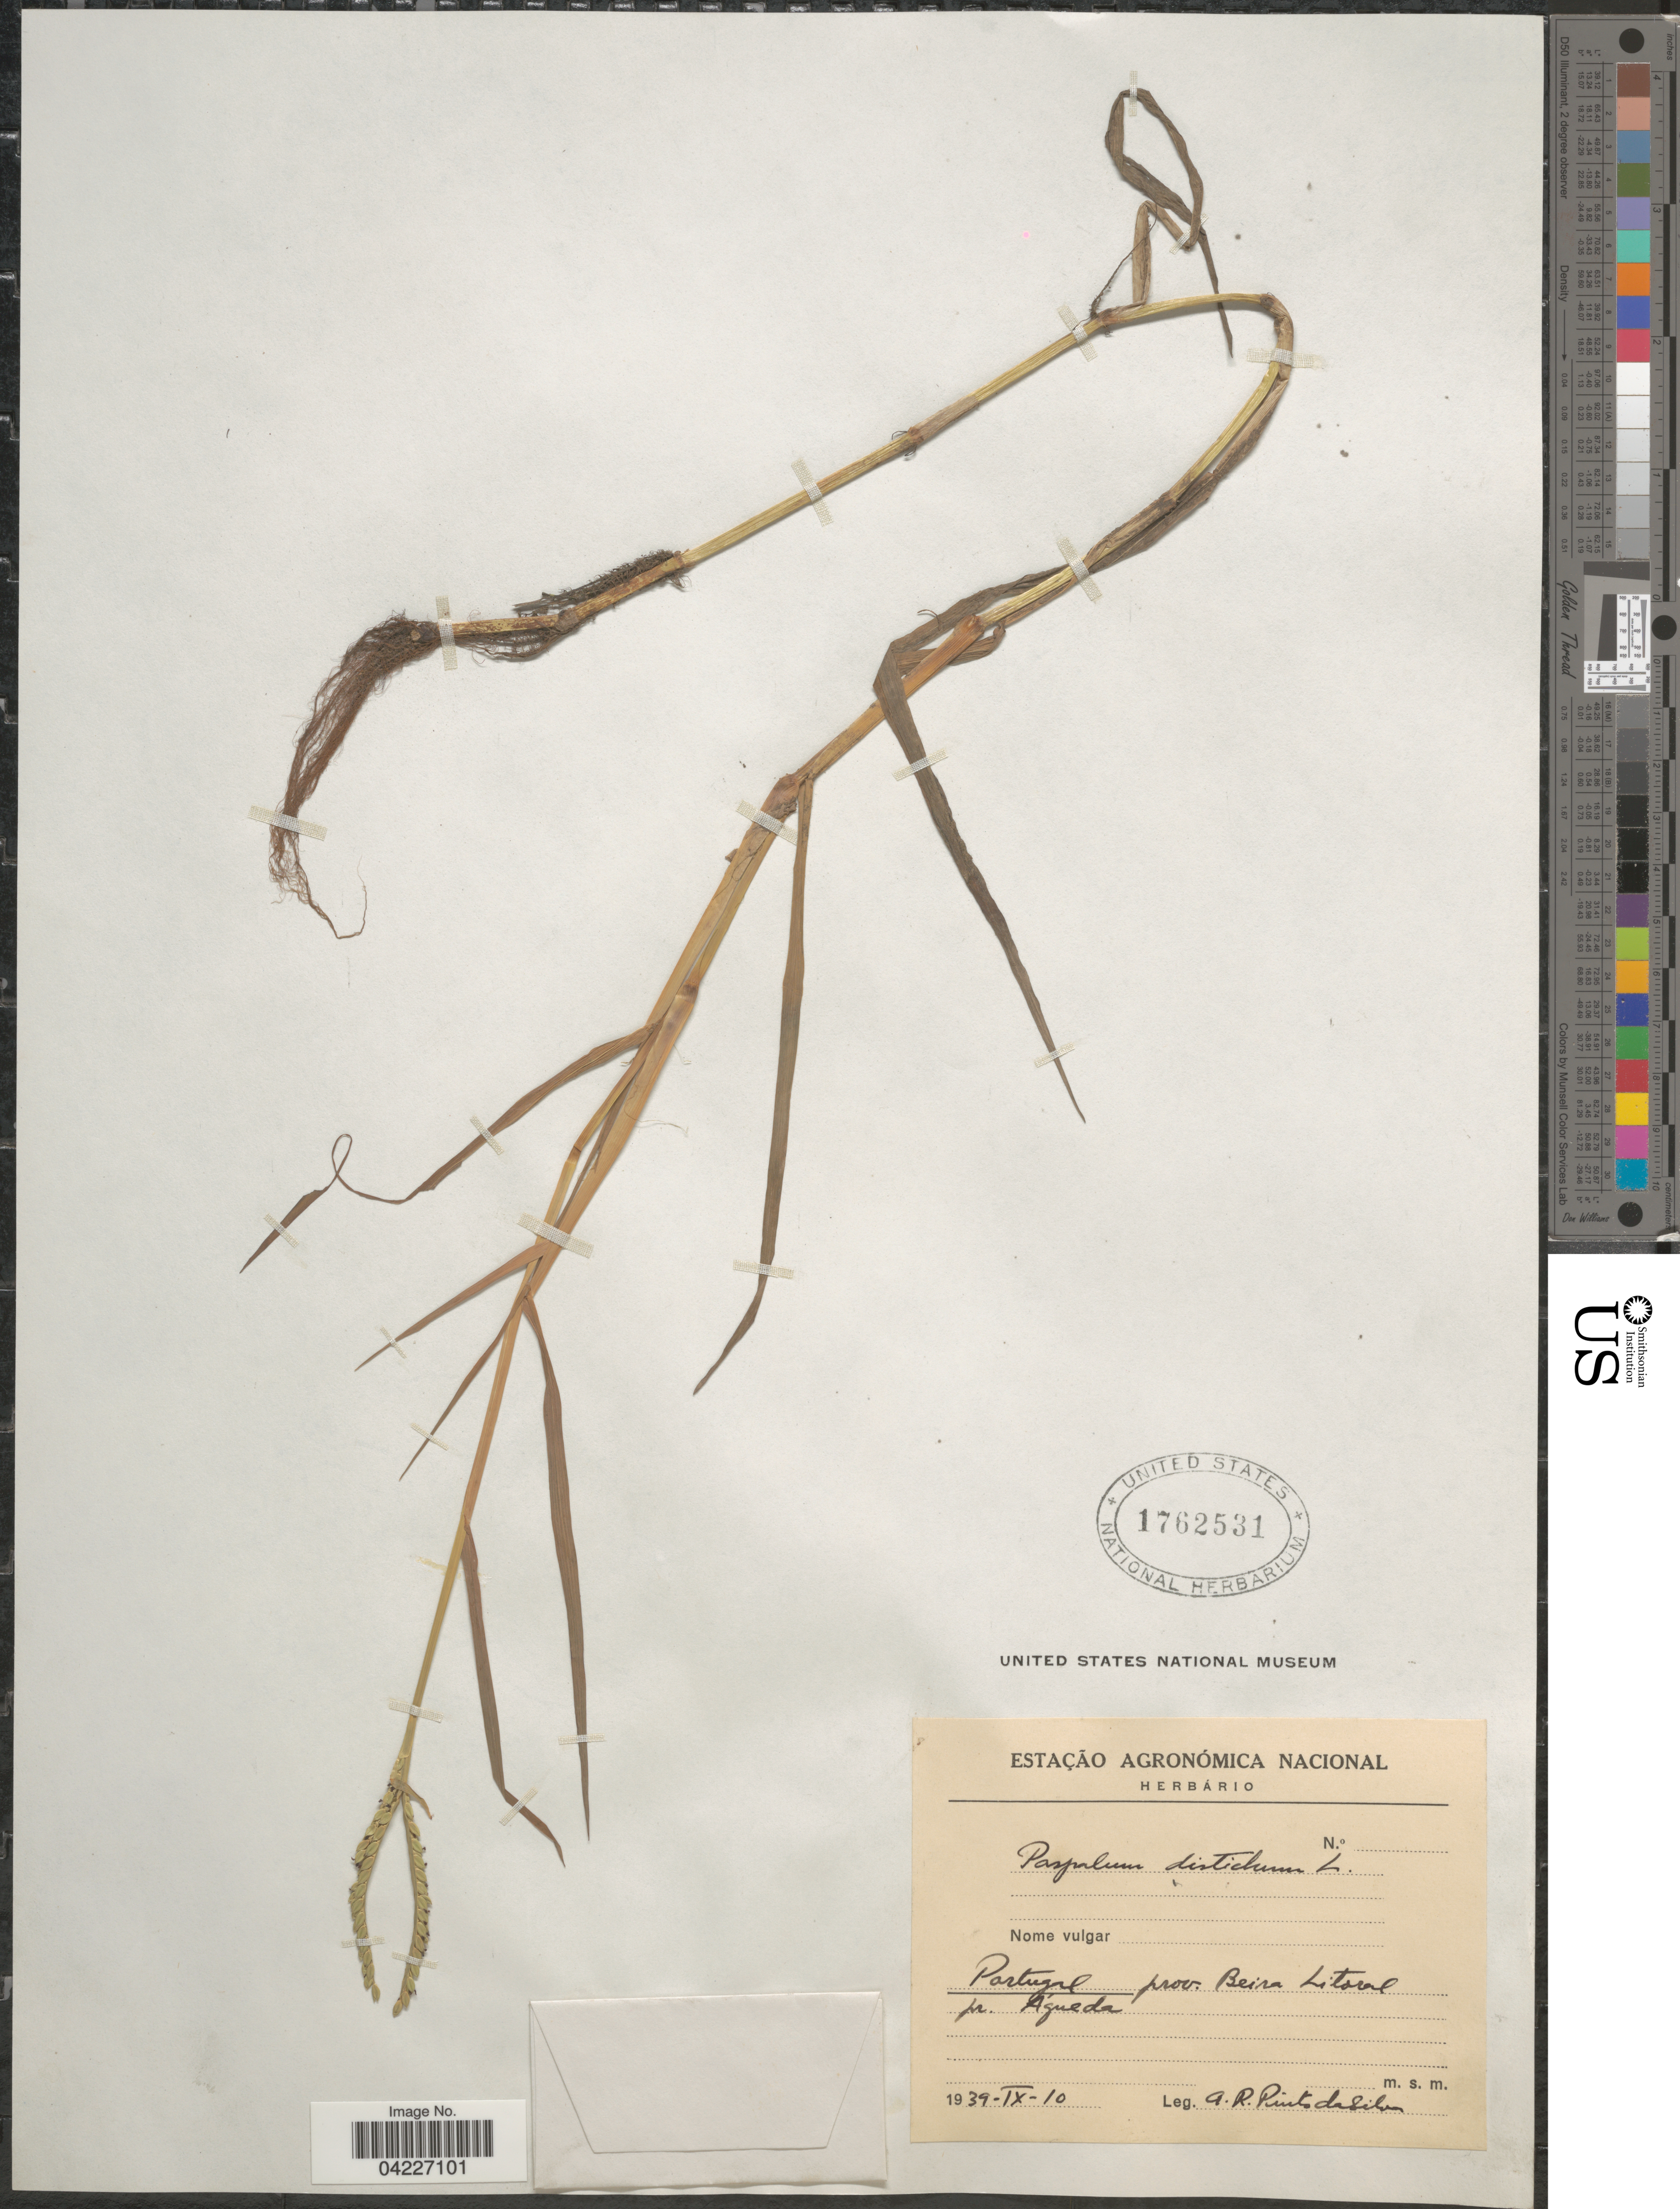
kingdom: Plantae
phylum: Tracheophyta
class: Liliopsida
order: Poales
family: Poaceae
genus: Paspalum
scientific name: Paspalum distichum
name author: L.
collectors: A. Pinto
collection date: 1939-09-10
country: Portugal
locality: Prov. Beira Litoral pr. Águeda.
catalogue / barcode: US 1762531